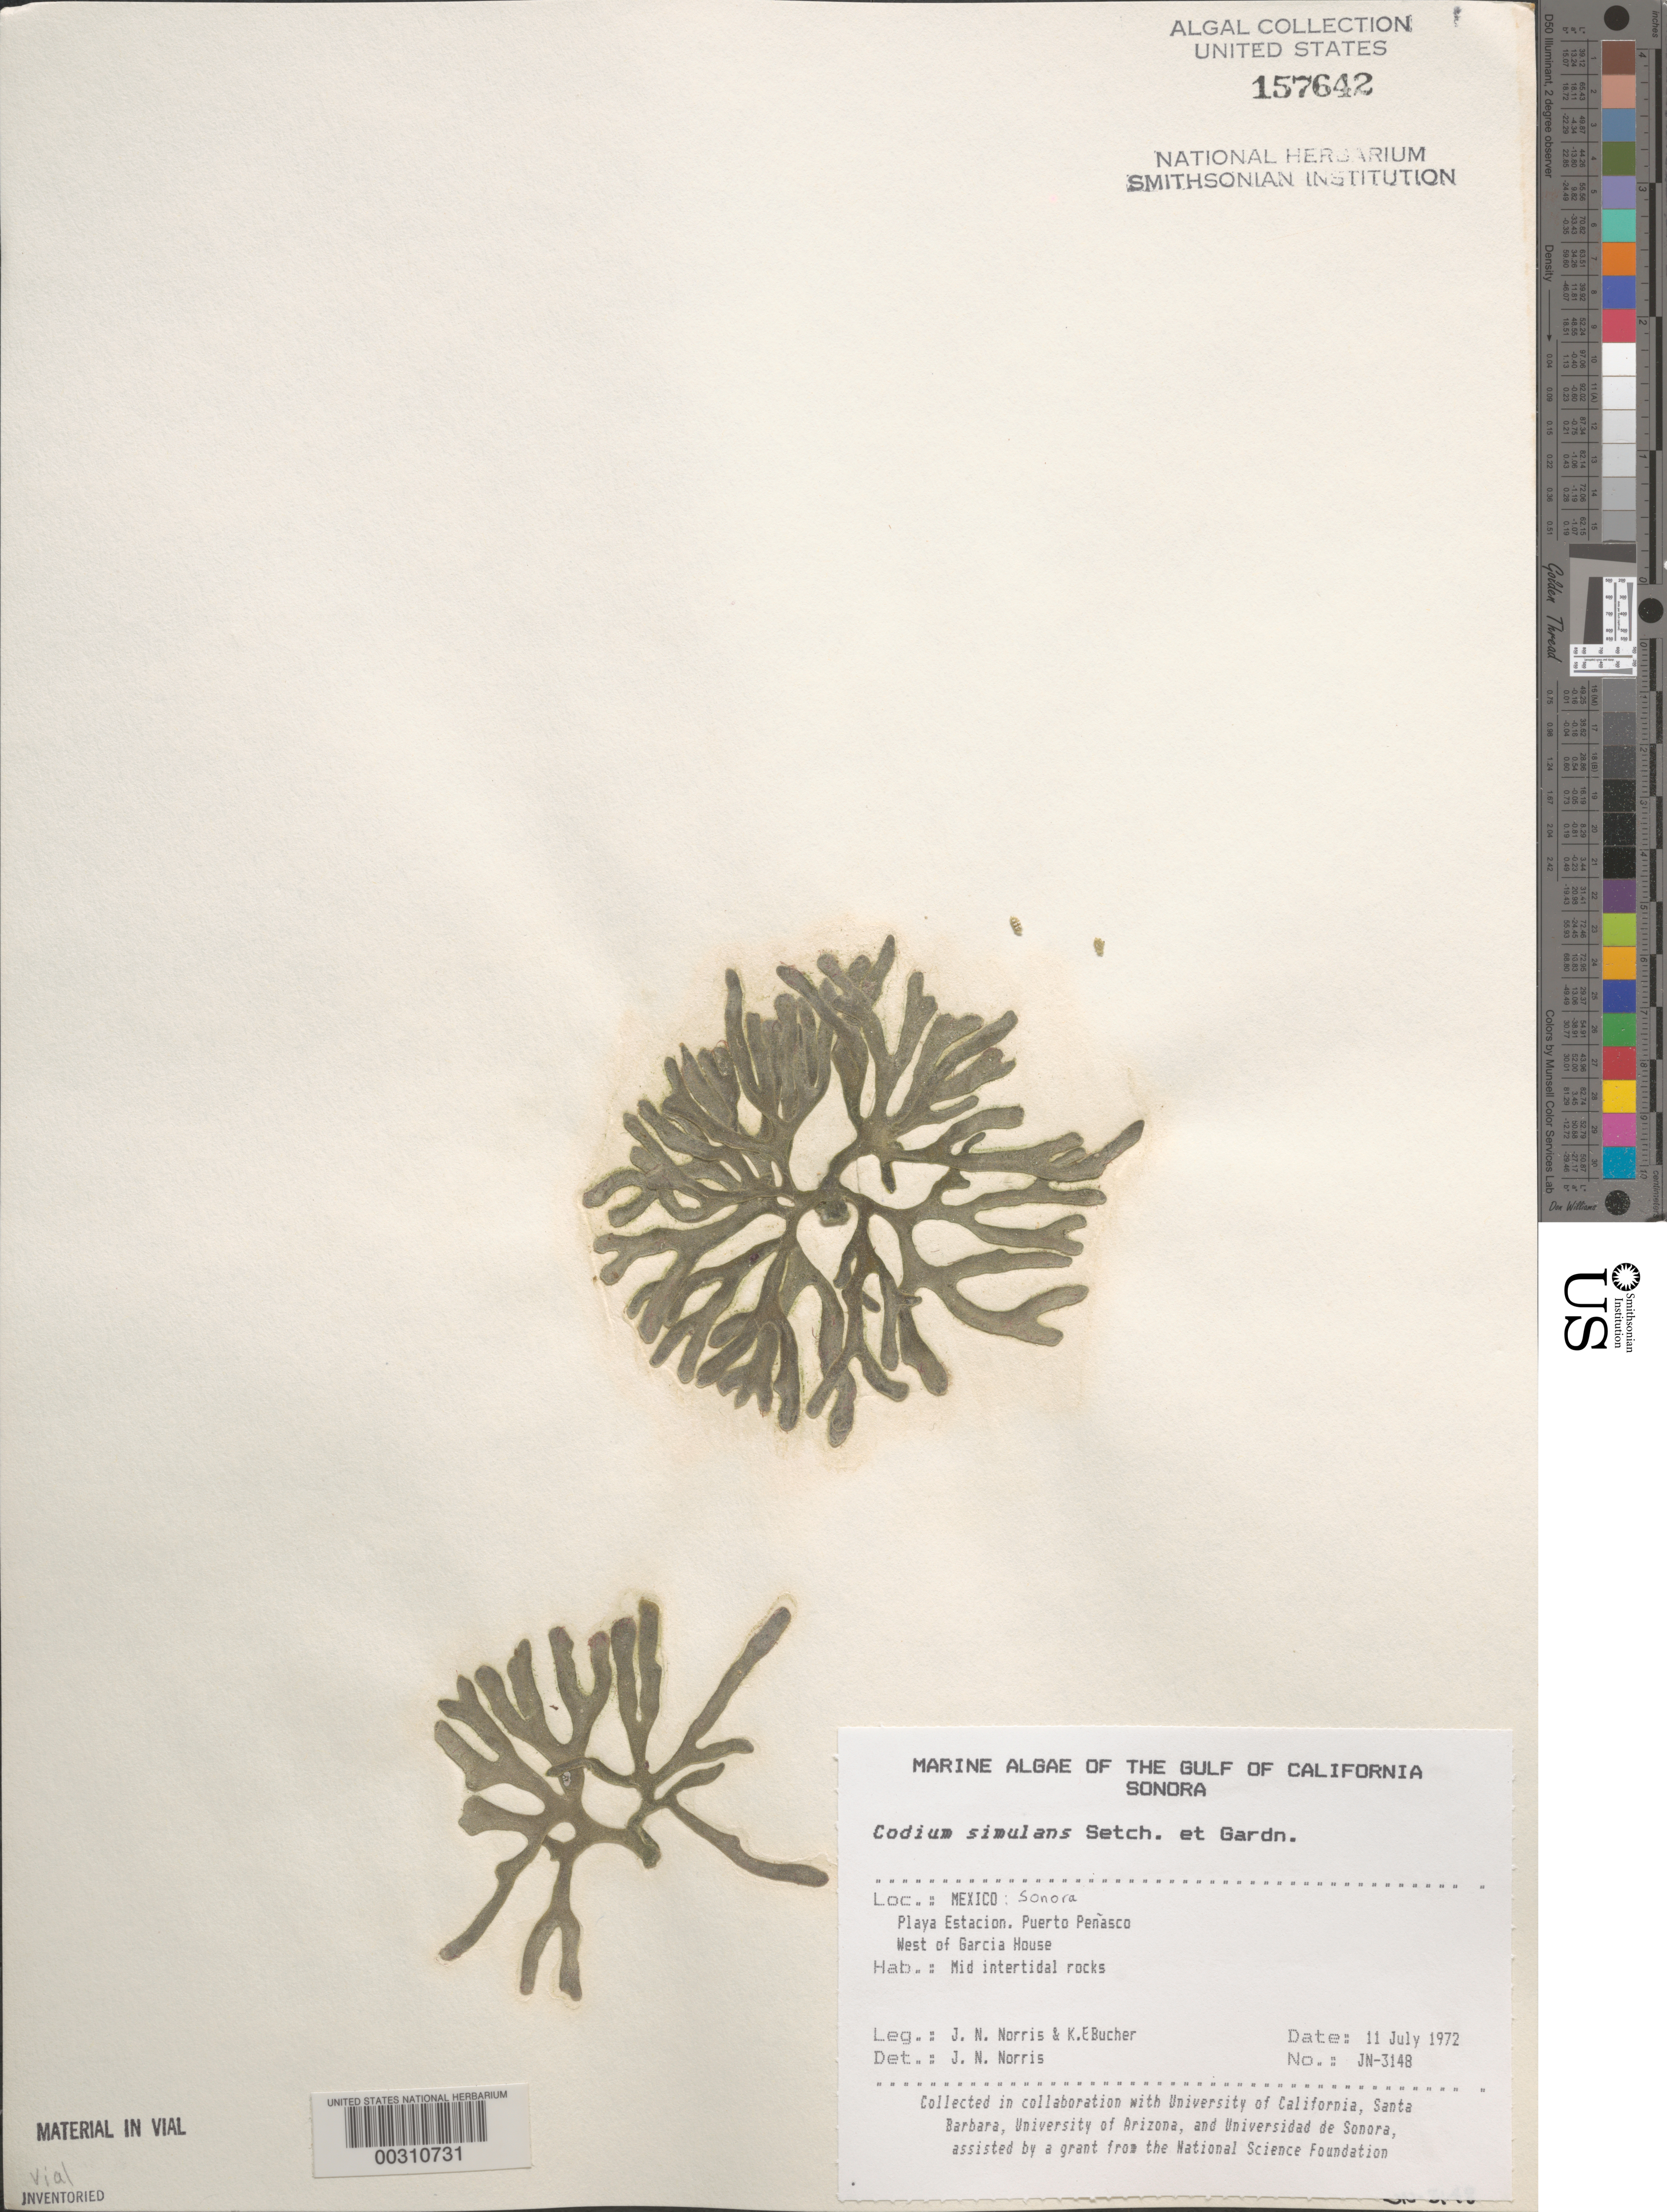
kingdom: Plantae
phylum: Chlorophyta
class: Ulvophyceae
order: Bryopsidales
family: Codiaceae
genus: Codium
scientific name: Codium simulans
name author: Setch. & N.L. Gardner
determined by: Norris, James N.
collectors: J. N. Norris & K. E. Bucher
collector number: JN-3148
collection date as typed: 11 Jul 1972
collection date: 1972-07-11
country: Mexico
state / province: Sonora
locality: Playa Estacion, Puerto Penasco, west of Garcia House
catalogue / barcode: US 157642